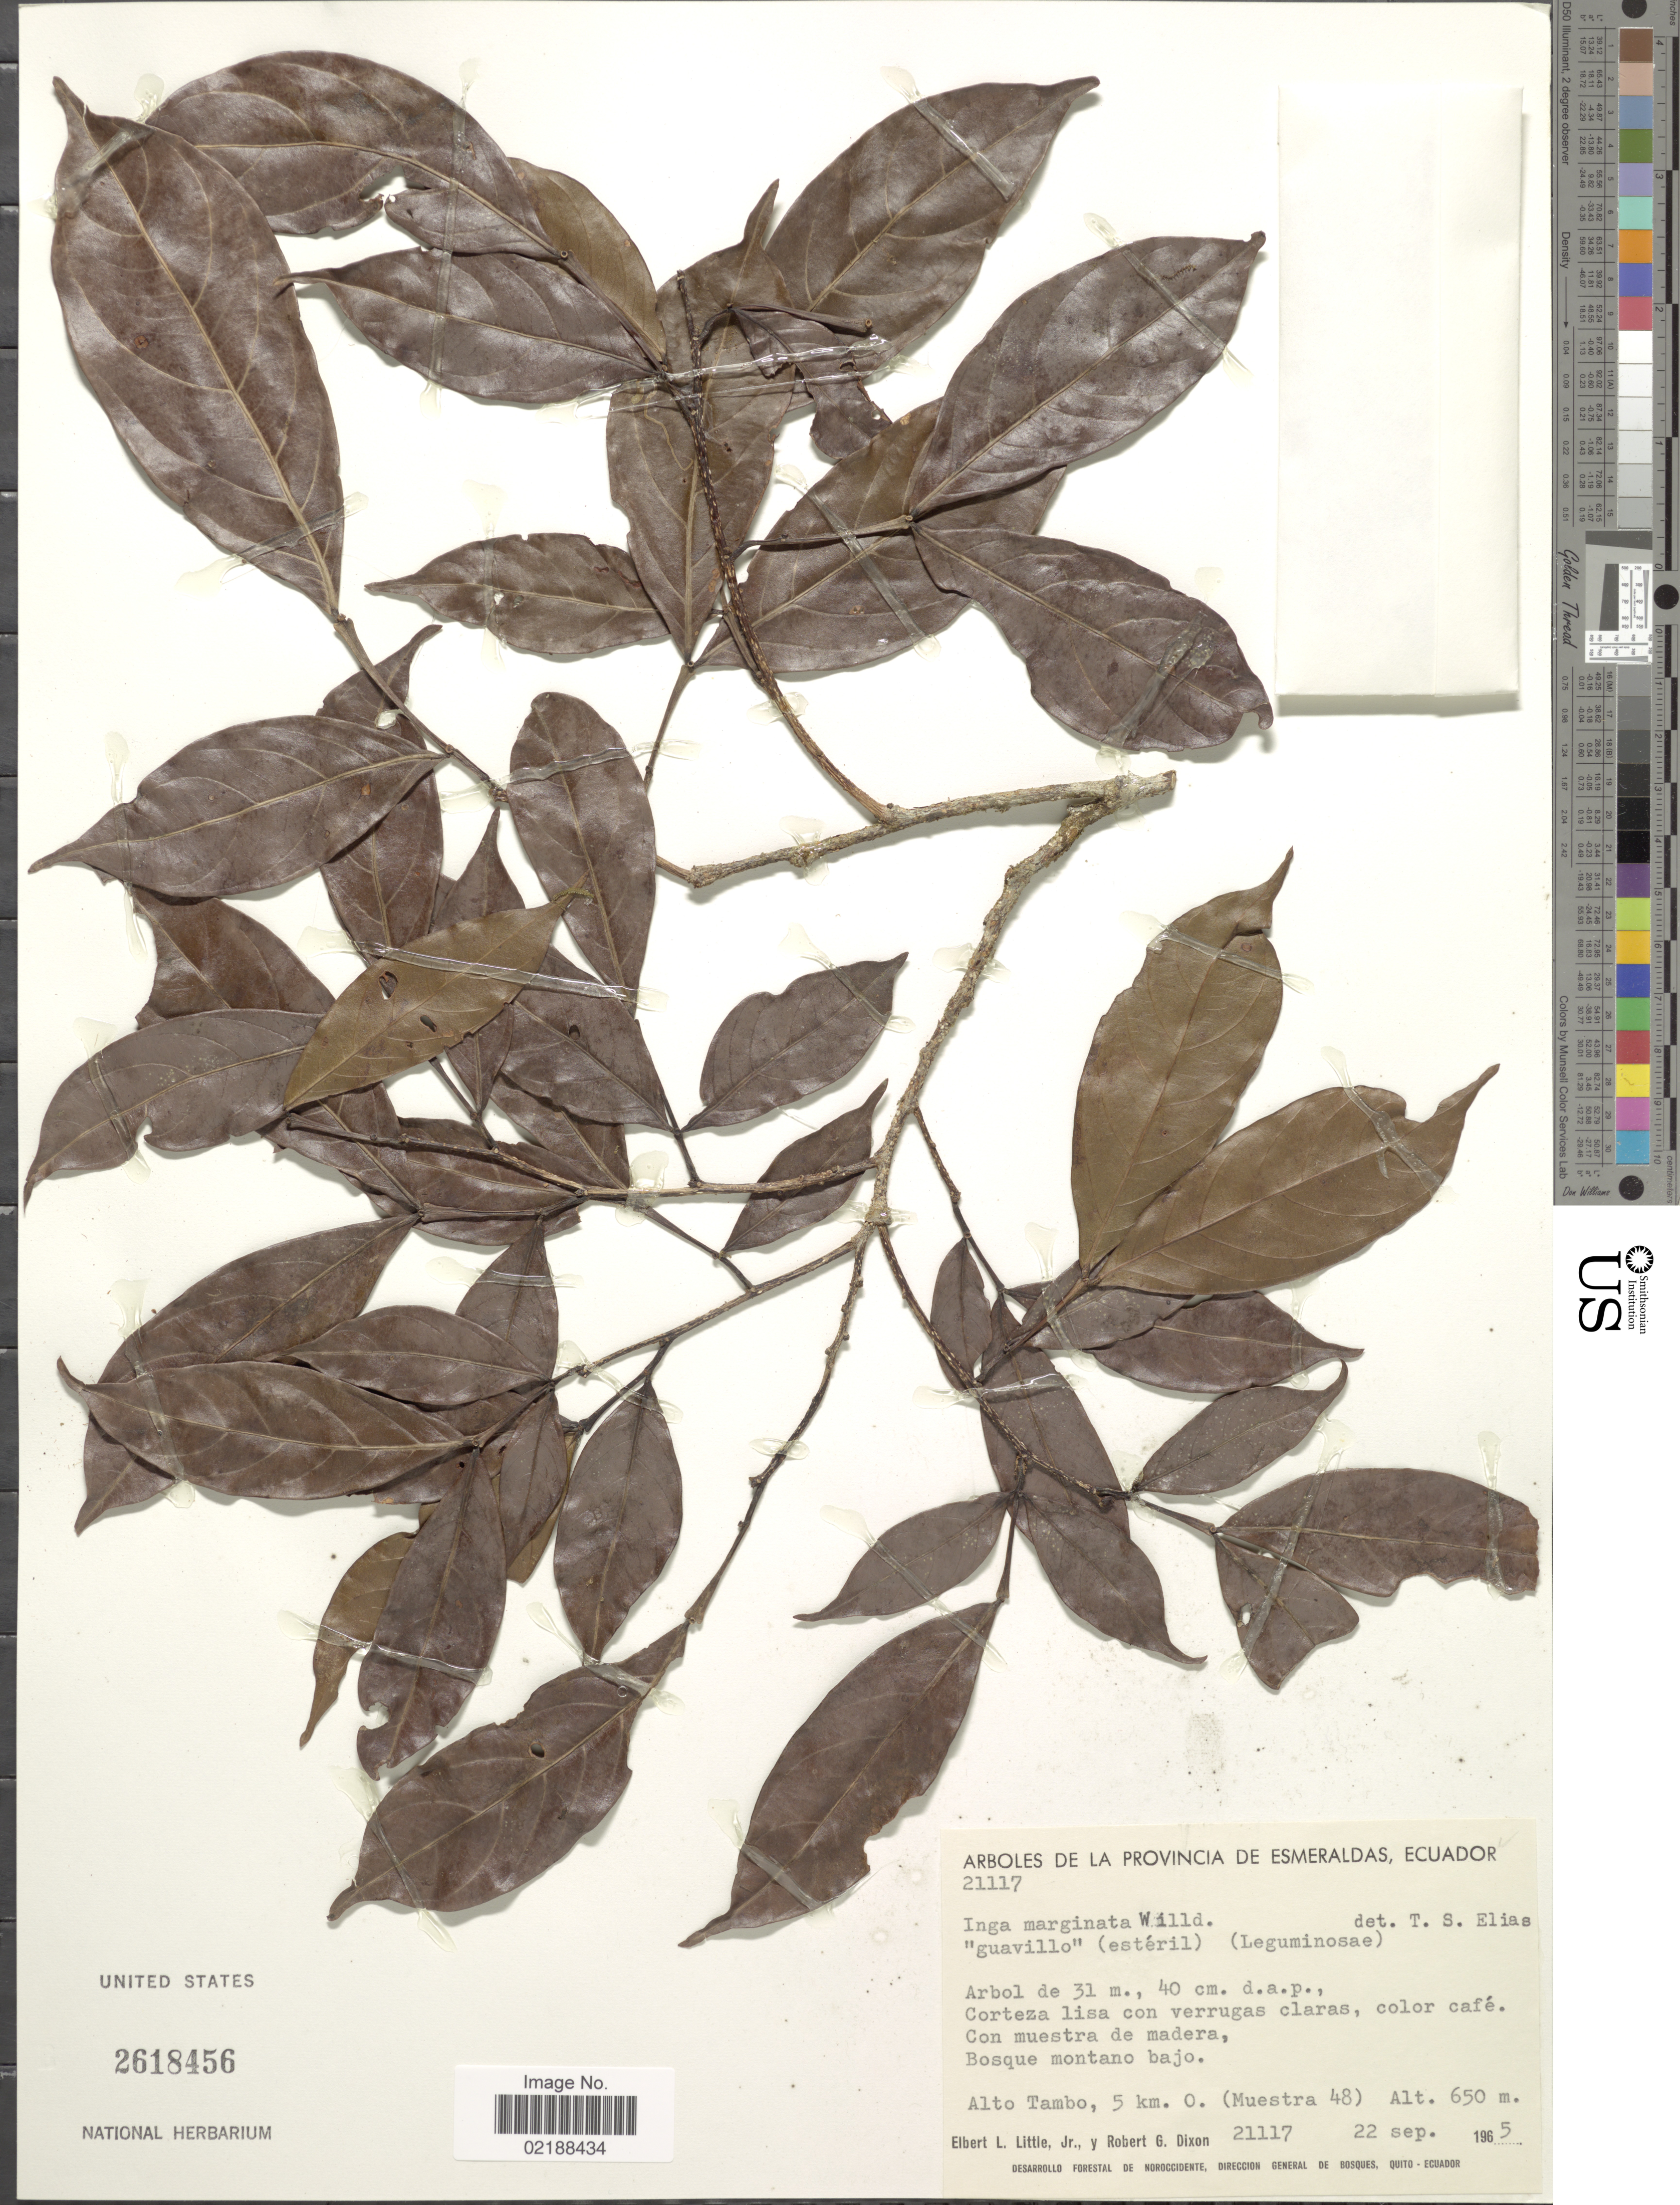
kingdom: Plantae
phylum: Tracheophyta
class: Magnoliopsida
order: Fabales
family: Fabaceae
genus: Inga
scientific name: Inga marginata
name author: Willd.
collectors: E. L. Little & R. G. Dixon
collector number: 21117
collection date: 1965-09-22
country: Ecuador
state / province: Esmeraldas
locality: Con muestra de madera, Bosque montano bajo, Alto Tambo, 5 km O. (Muestra 48)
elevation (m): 650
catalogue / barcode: US 2618456